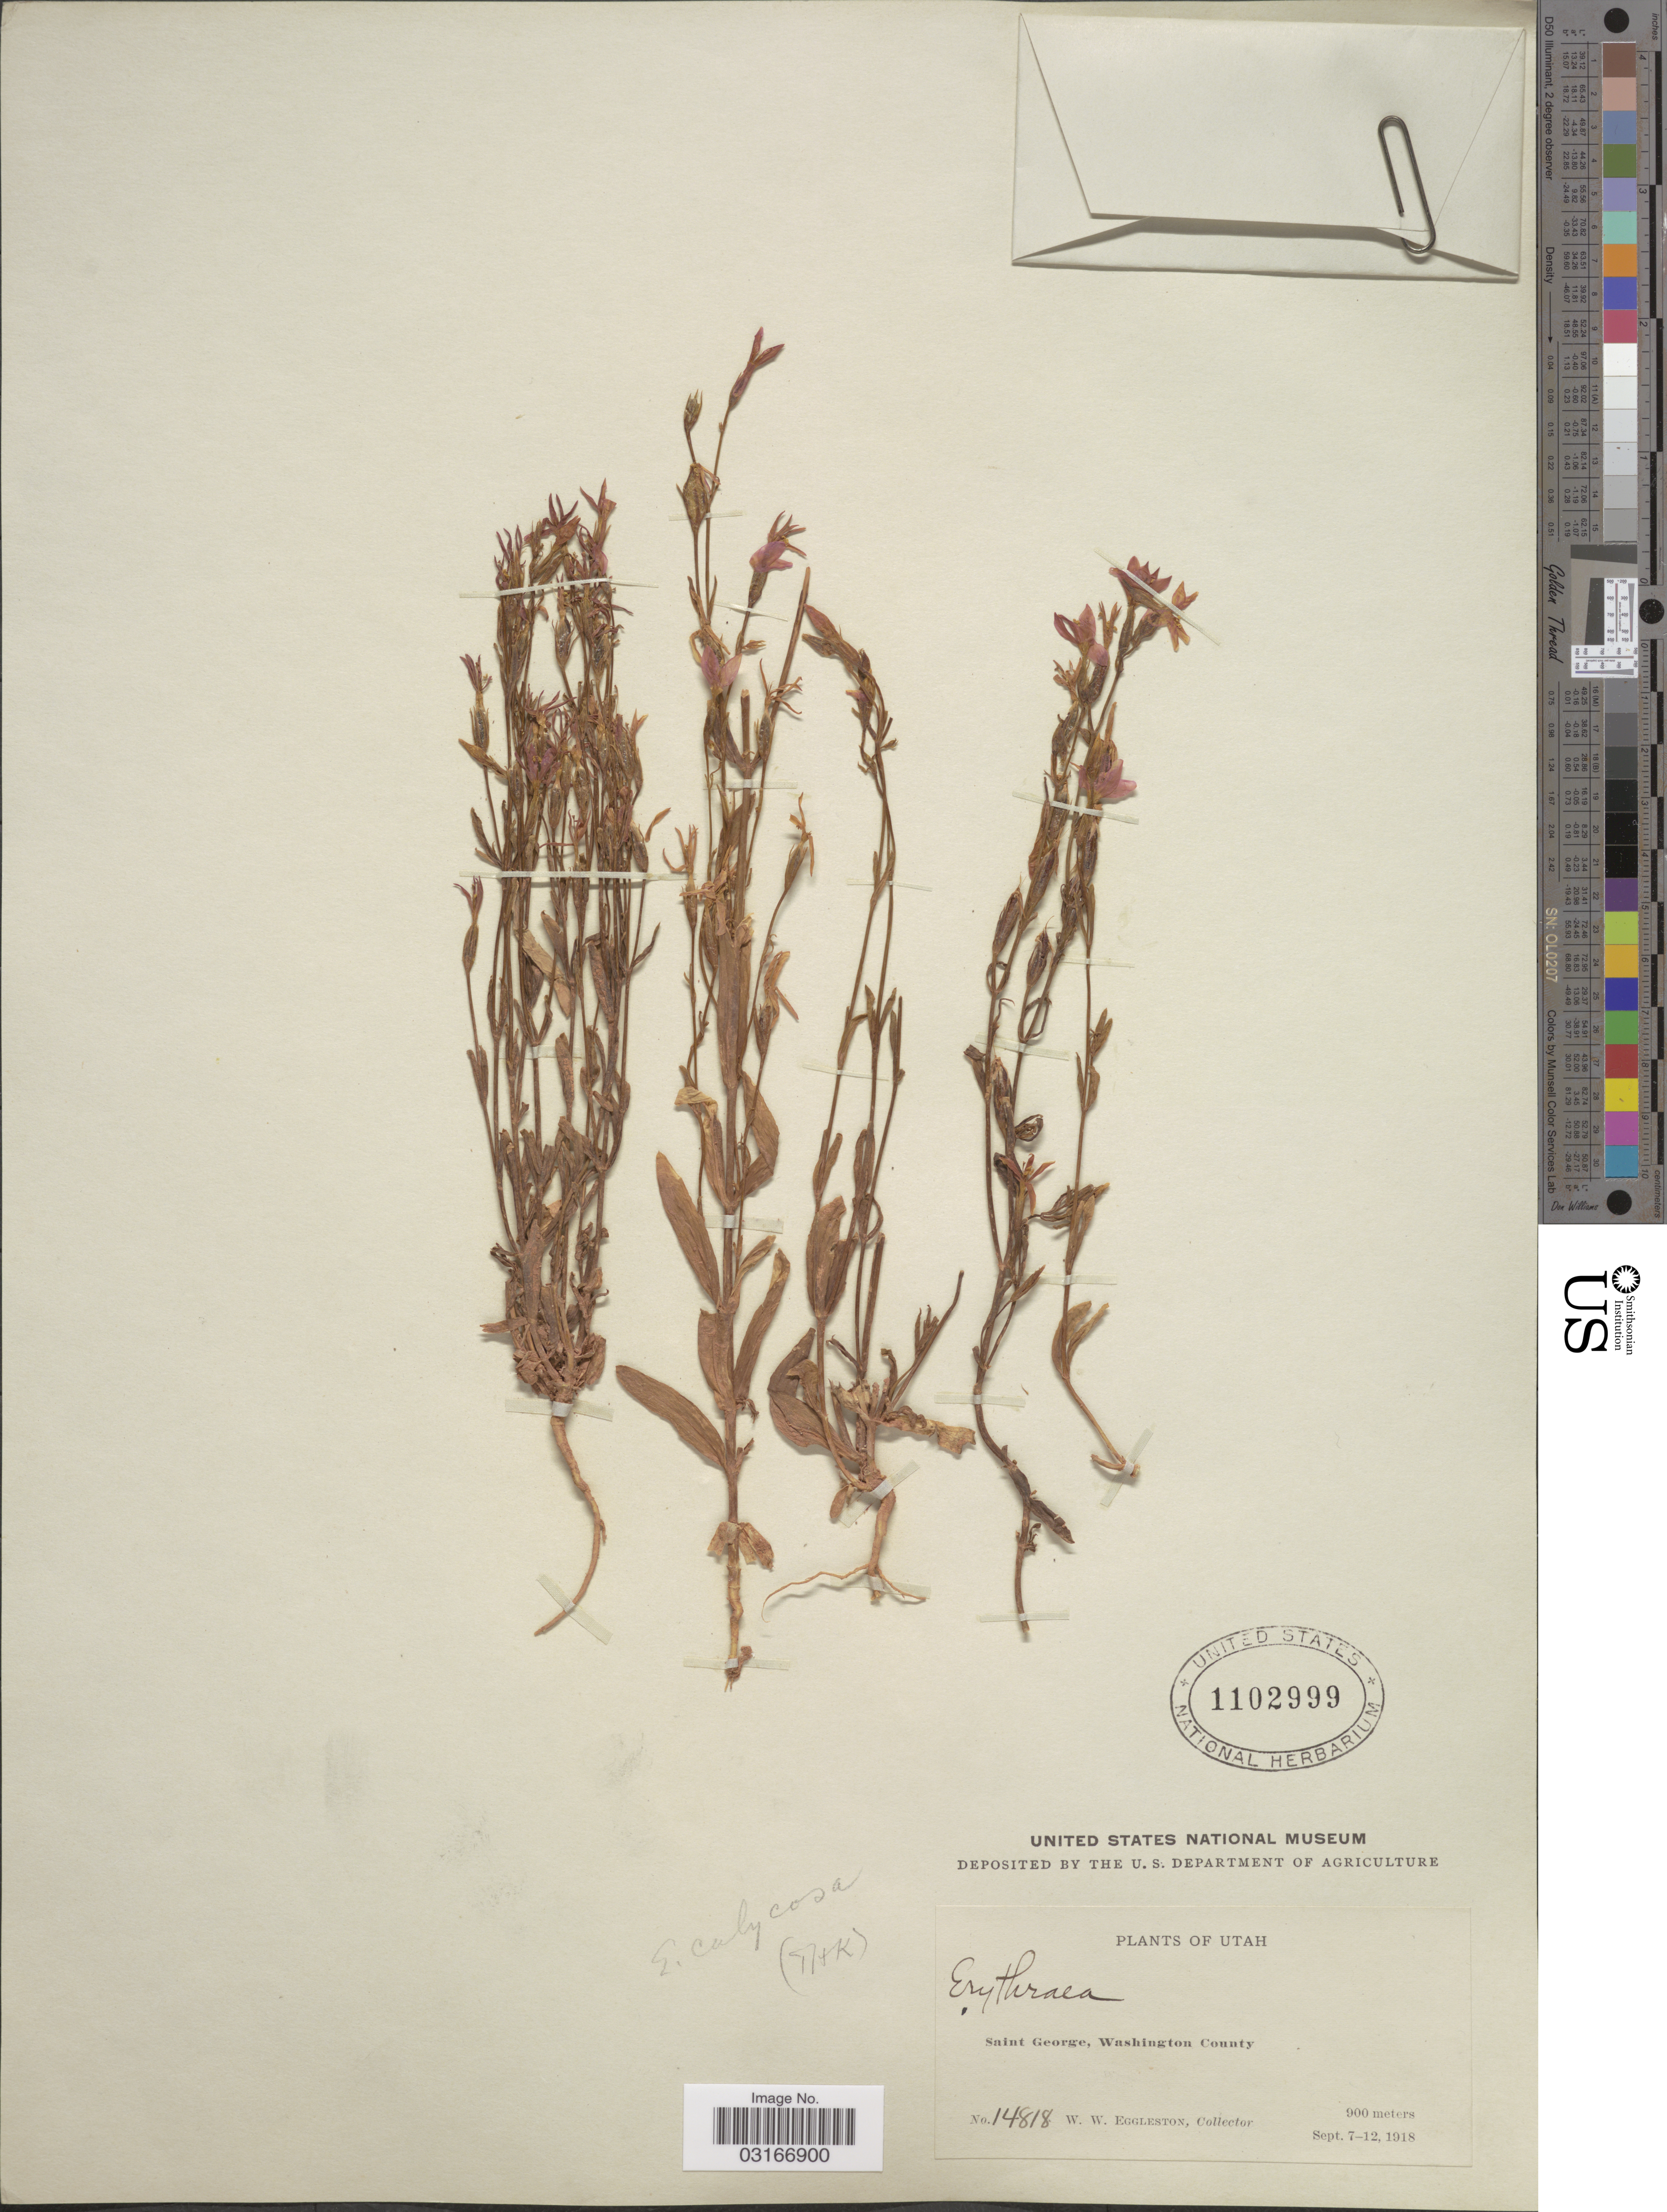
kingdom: Plantae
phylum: Tracheophyta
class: Magnoliopsida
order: Gentianales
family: Gentianaceae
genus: Centaurium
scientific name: Centaurium calycosum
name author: (Buckley) Buckley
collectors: W. W. Eggleston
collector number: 14818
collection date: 1918-09-07/1918-09-12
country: United States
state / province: Utah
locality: Saint George, Washington County.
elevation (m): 900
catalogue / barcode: US 1102999